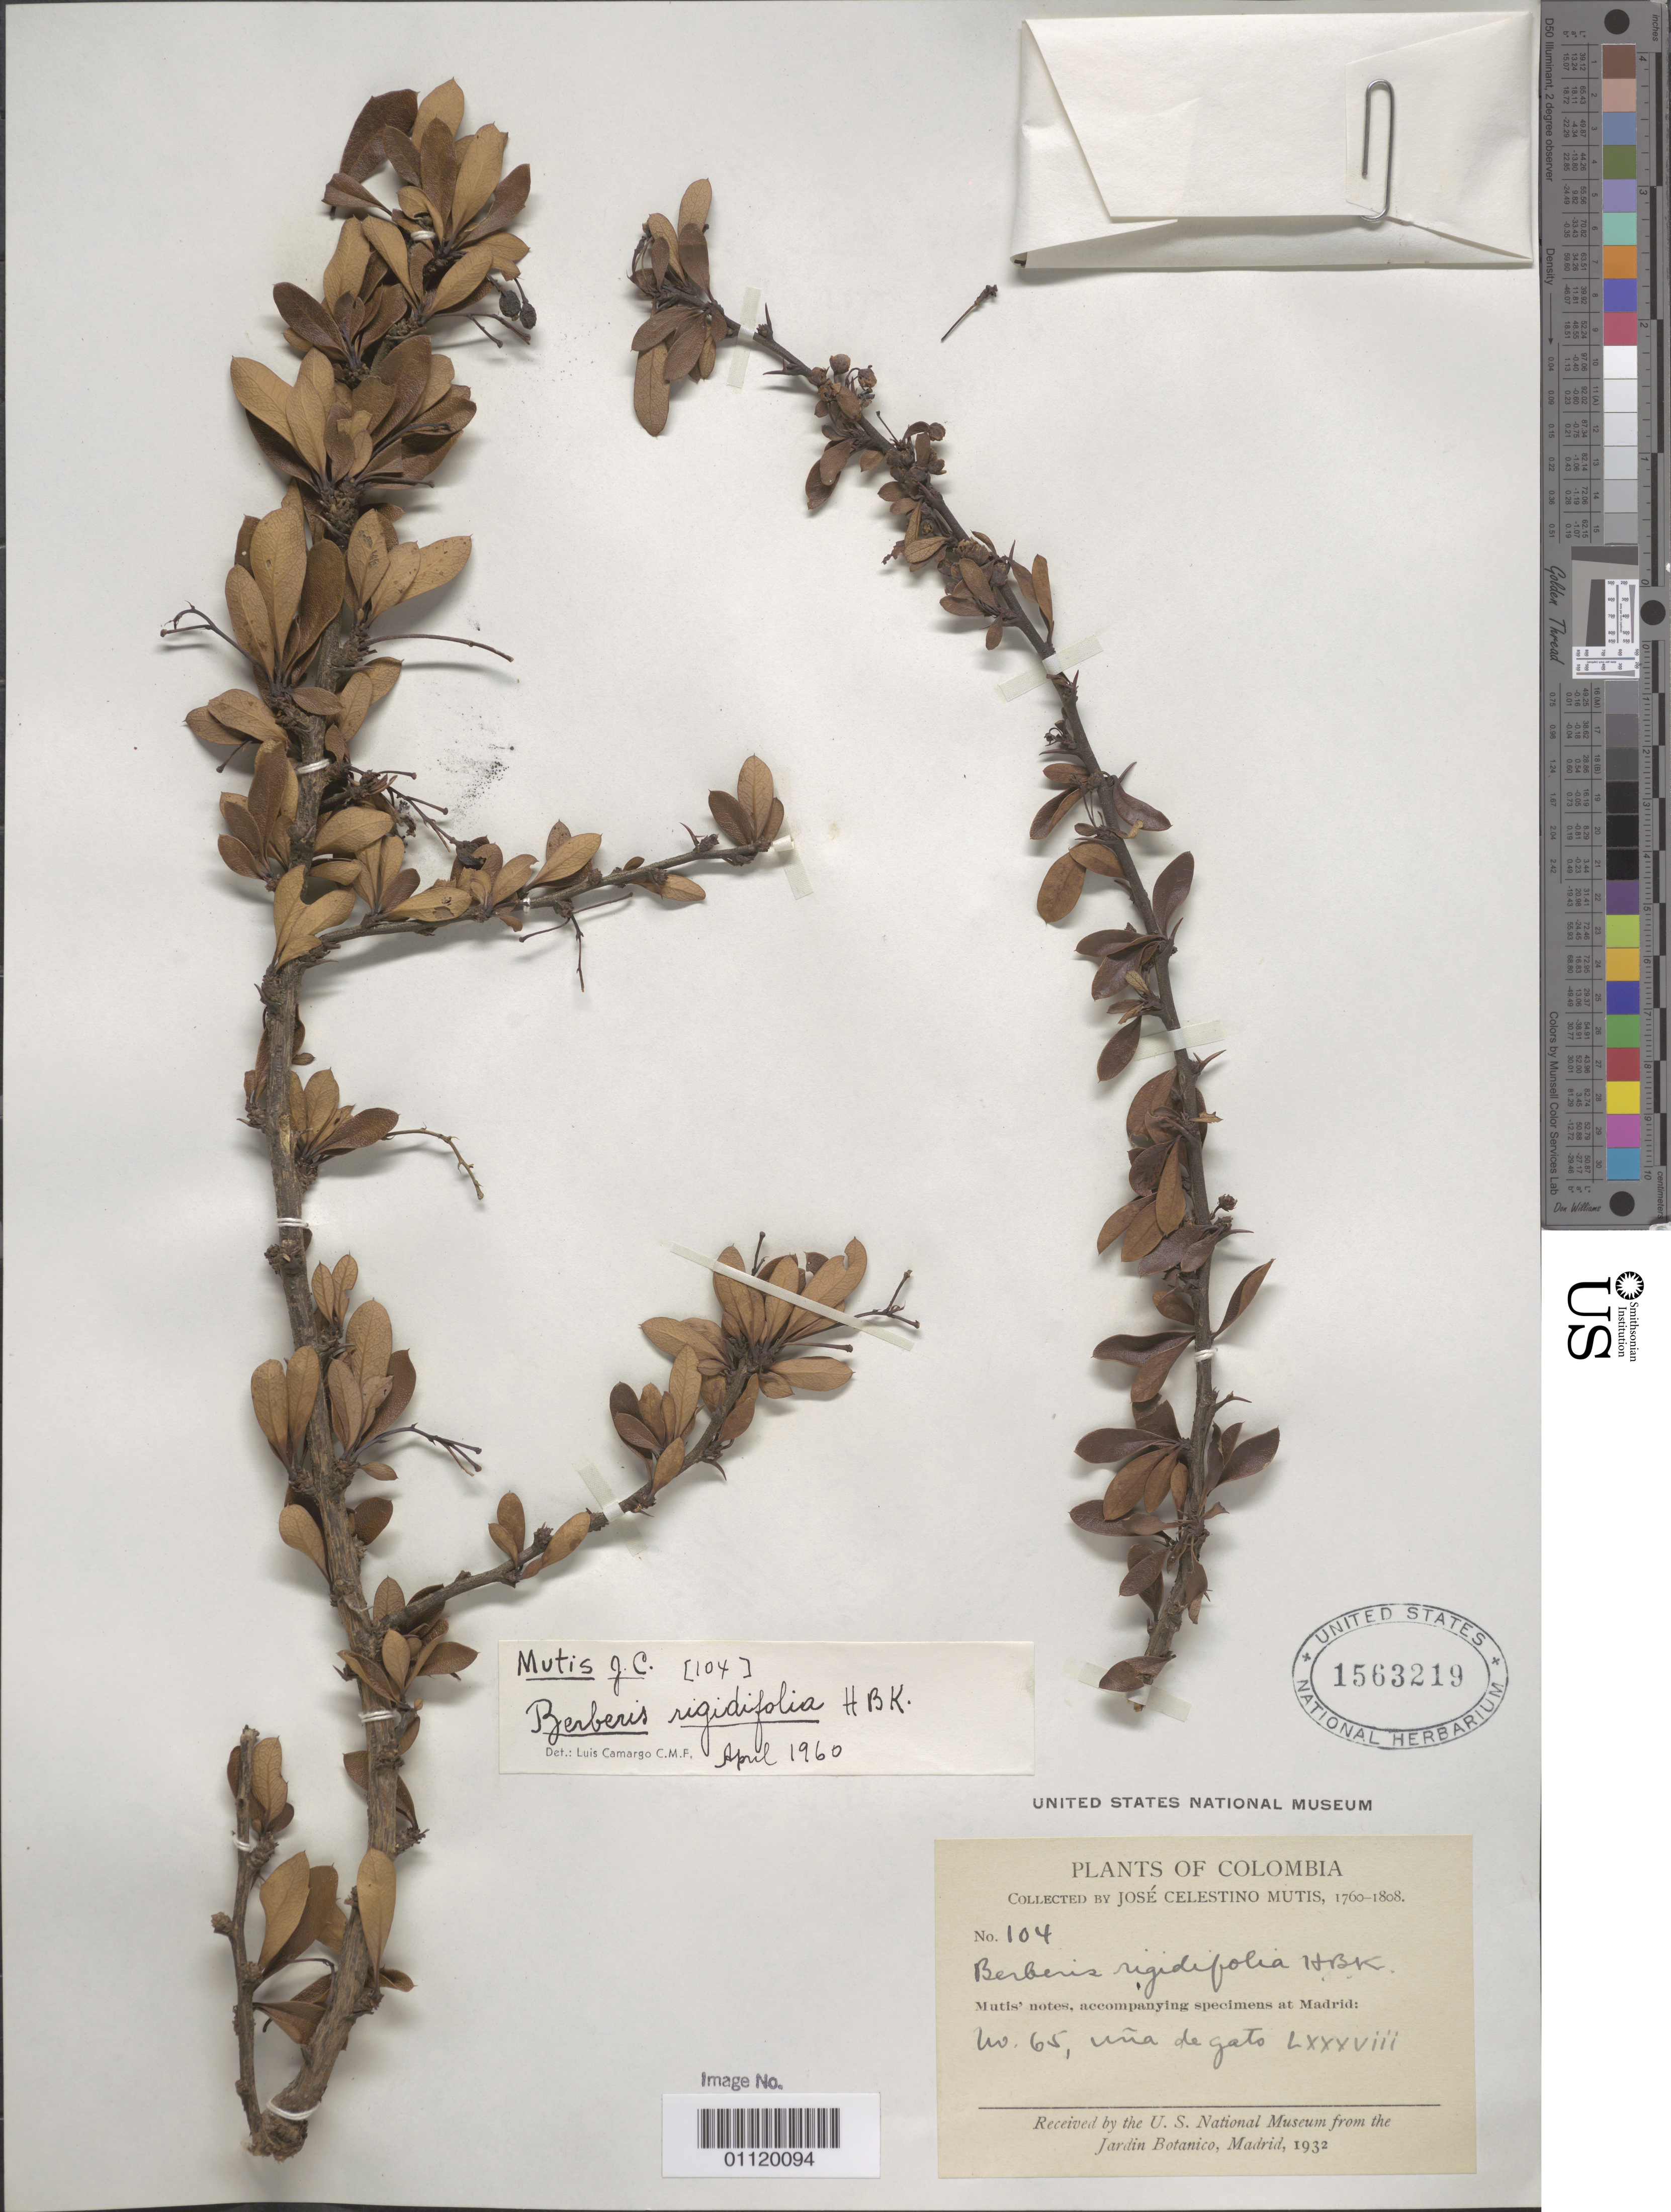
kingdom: Plantae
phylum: Tracheophyta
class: Magnoliopsida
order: Ranunculales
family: Berberidaceae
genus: Berberis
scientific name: Berberis rigidifolia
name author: Kunth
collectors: J. C. B. Mutis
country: Colombia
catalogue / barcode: US 1563219